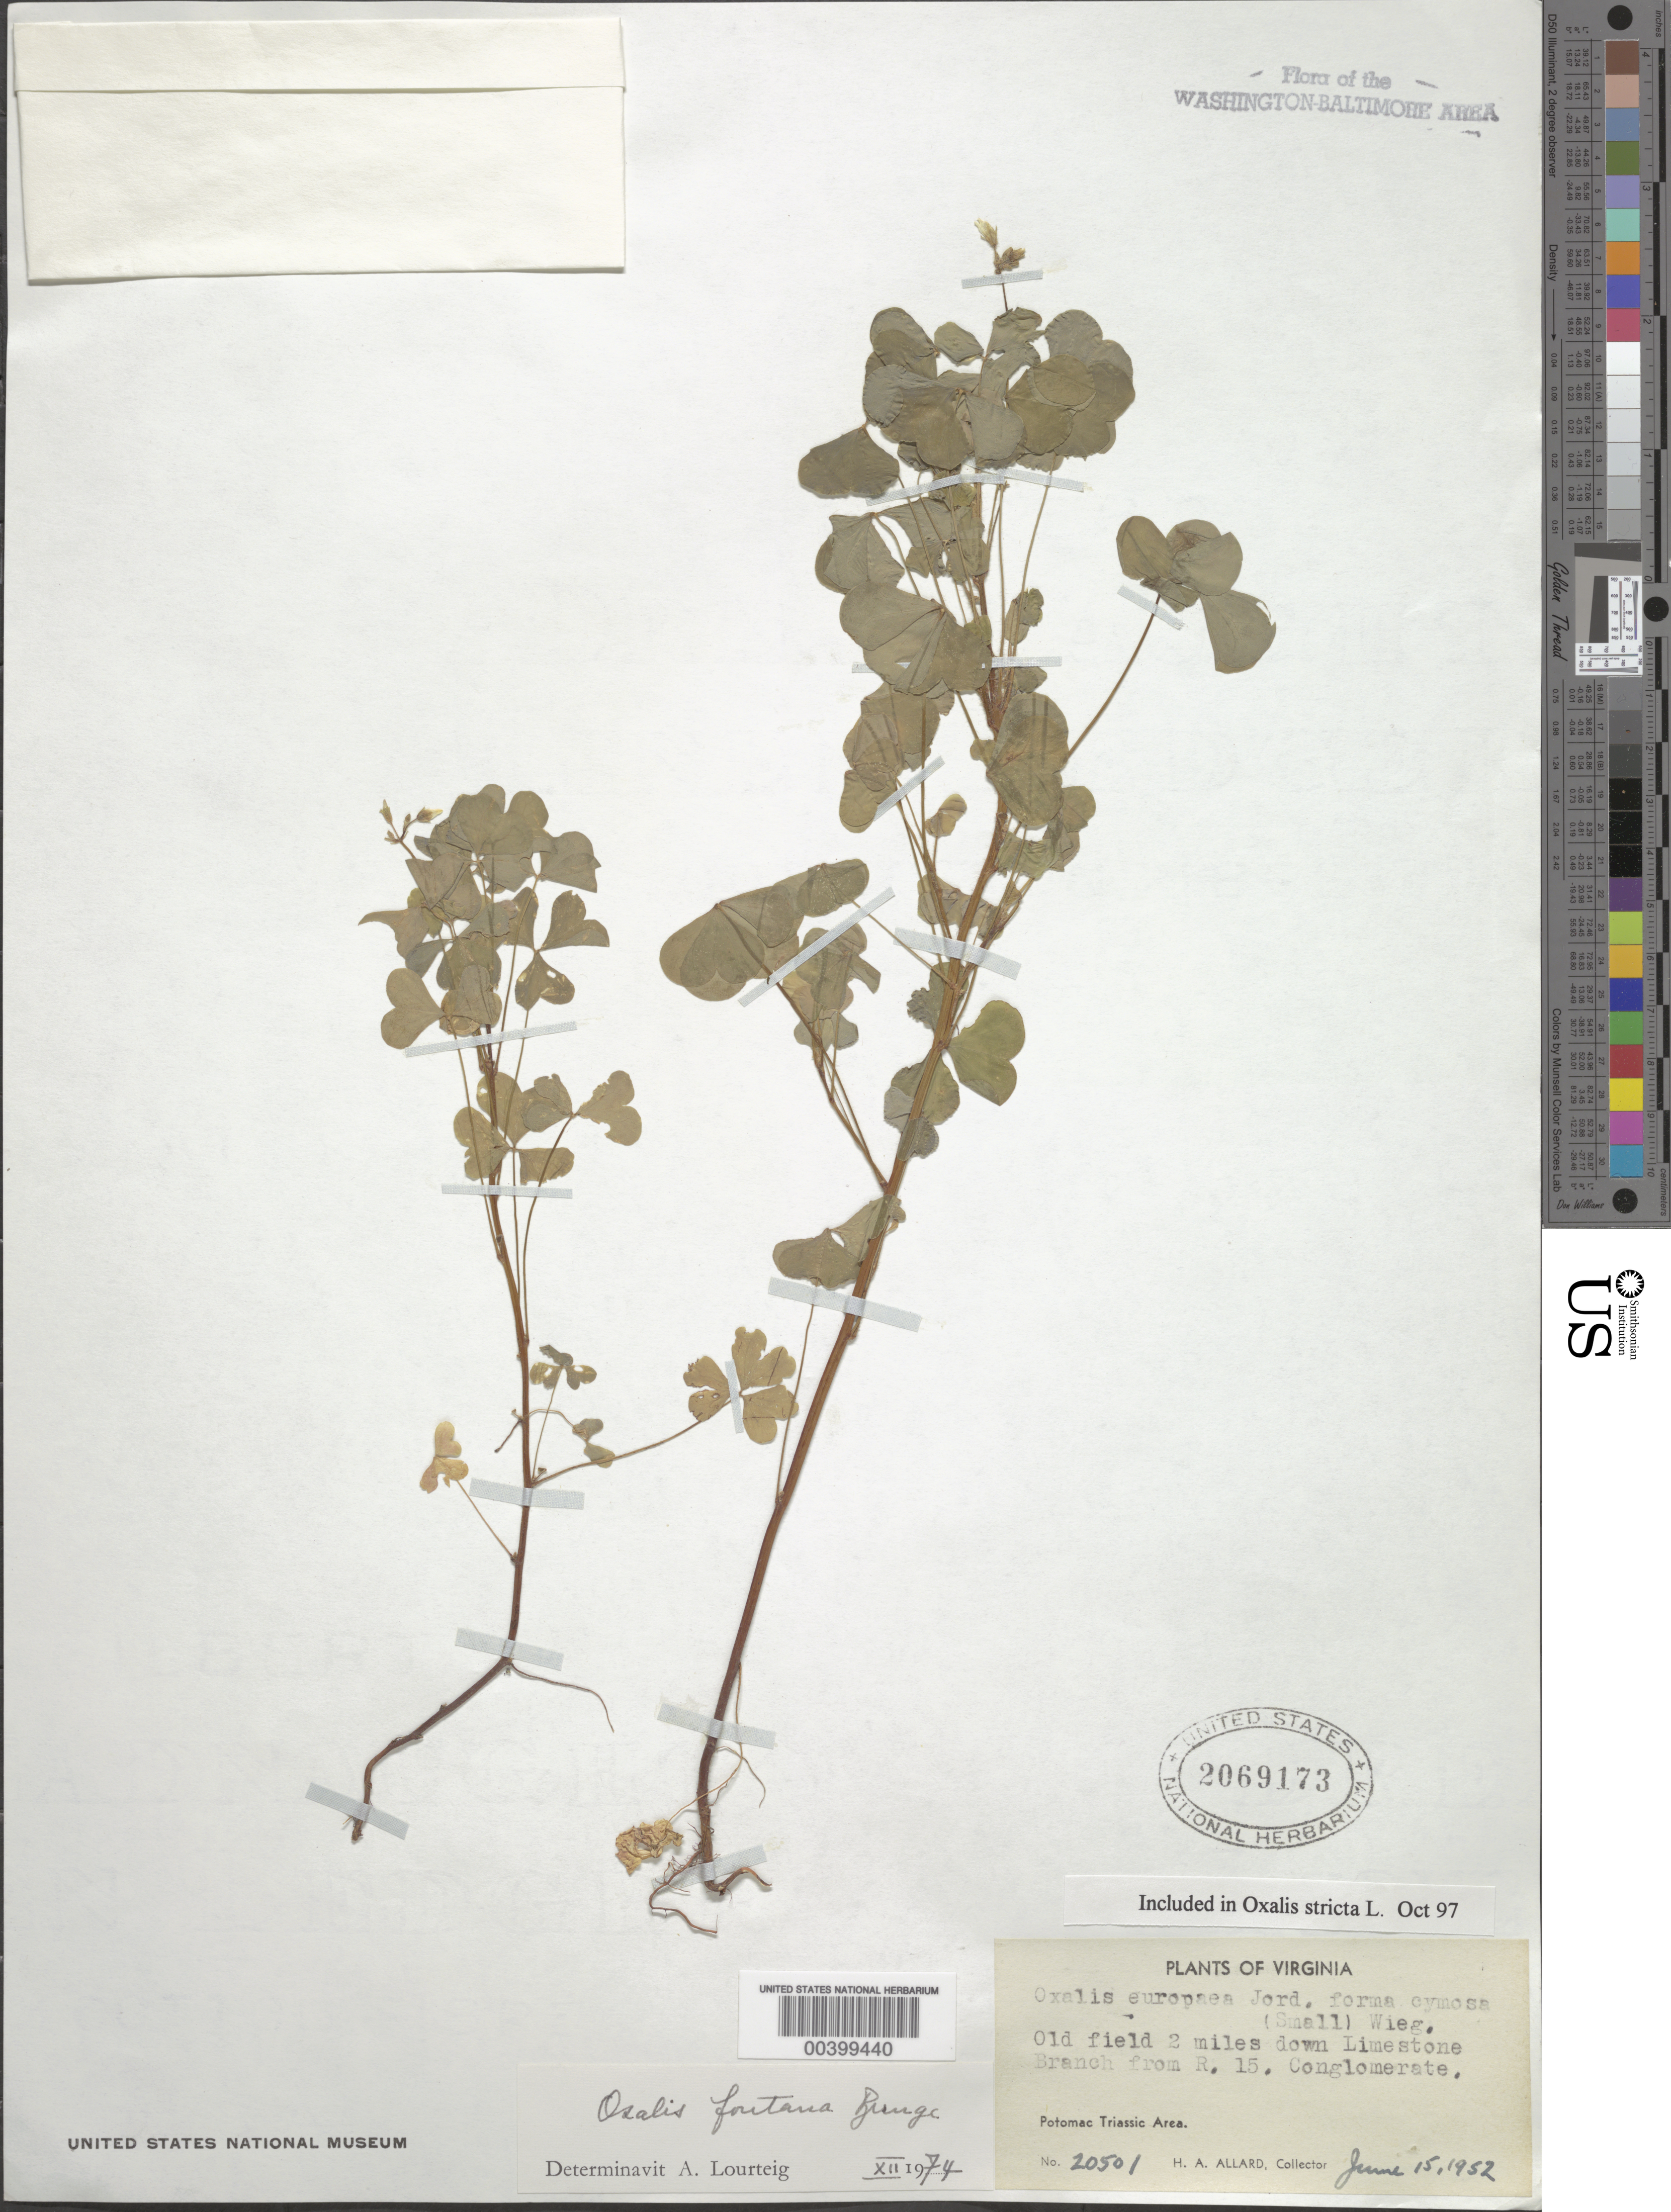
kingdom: Plantae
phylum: Tracheophyta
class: Magnoliopsida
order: Oxalidales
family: Oxalidaceae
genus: Oxalis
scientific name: Oxalis stricta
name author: L.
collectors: H. A. Allard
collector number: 20501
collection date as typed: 15 Jun 1952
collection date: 1952-06-15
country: United States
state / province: Virginia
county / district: Loudoun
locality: Downstream from Route 15 on Limestone Branch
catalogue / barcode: US 2069173